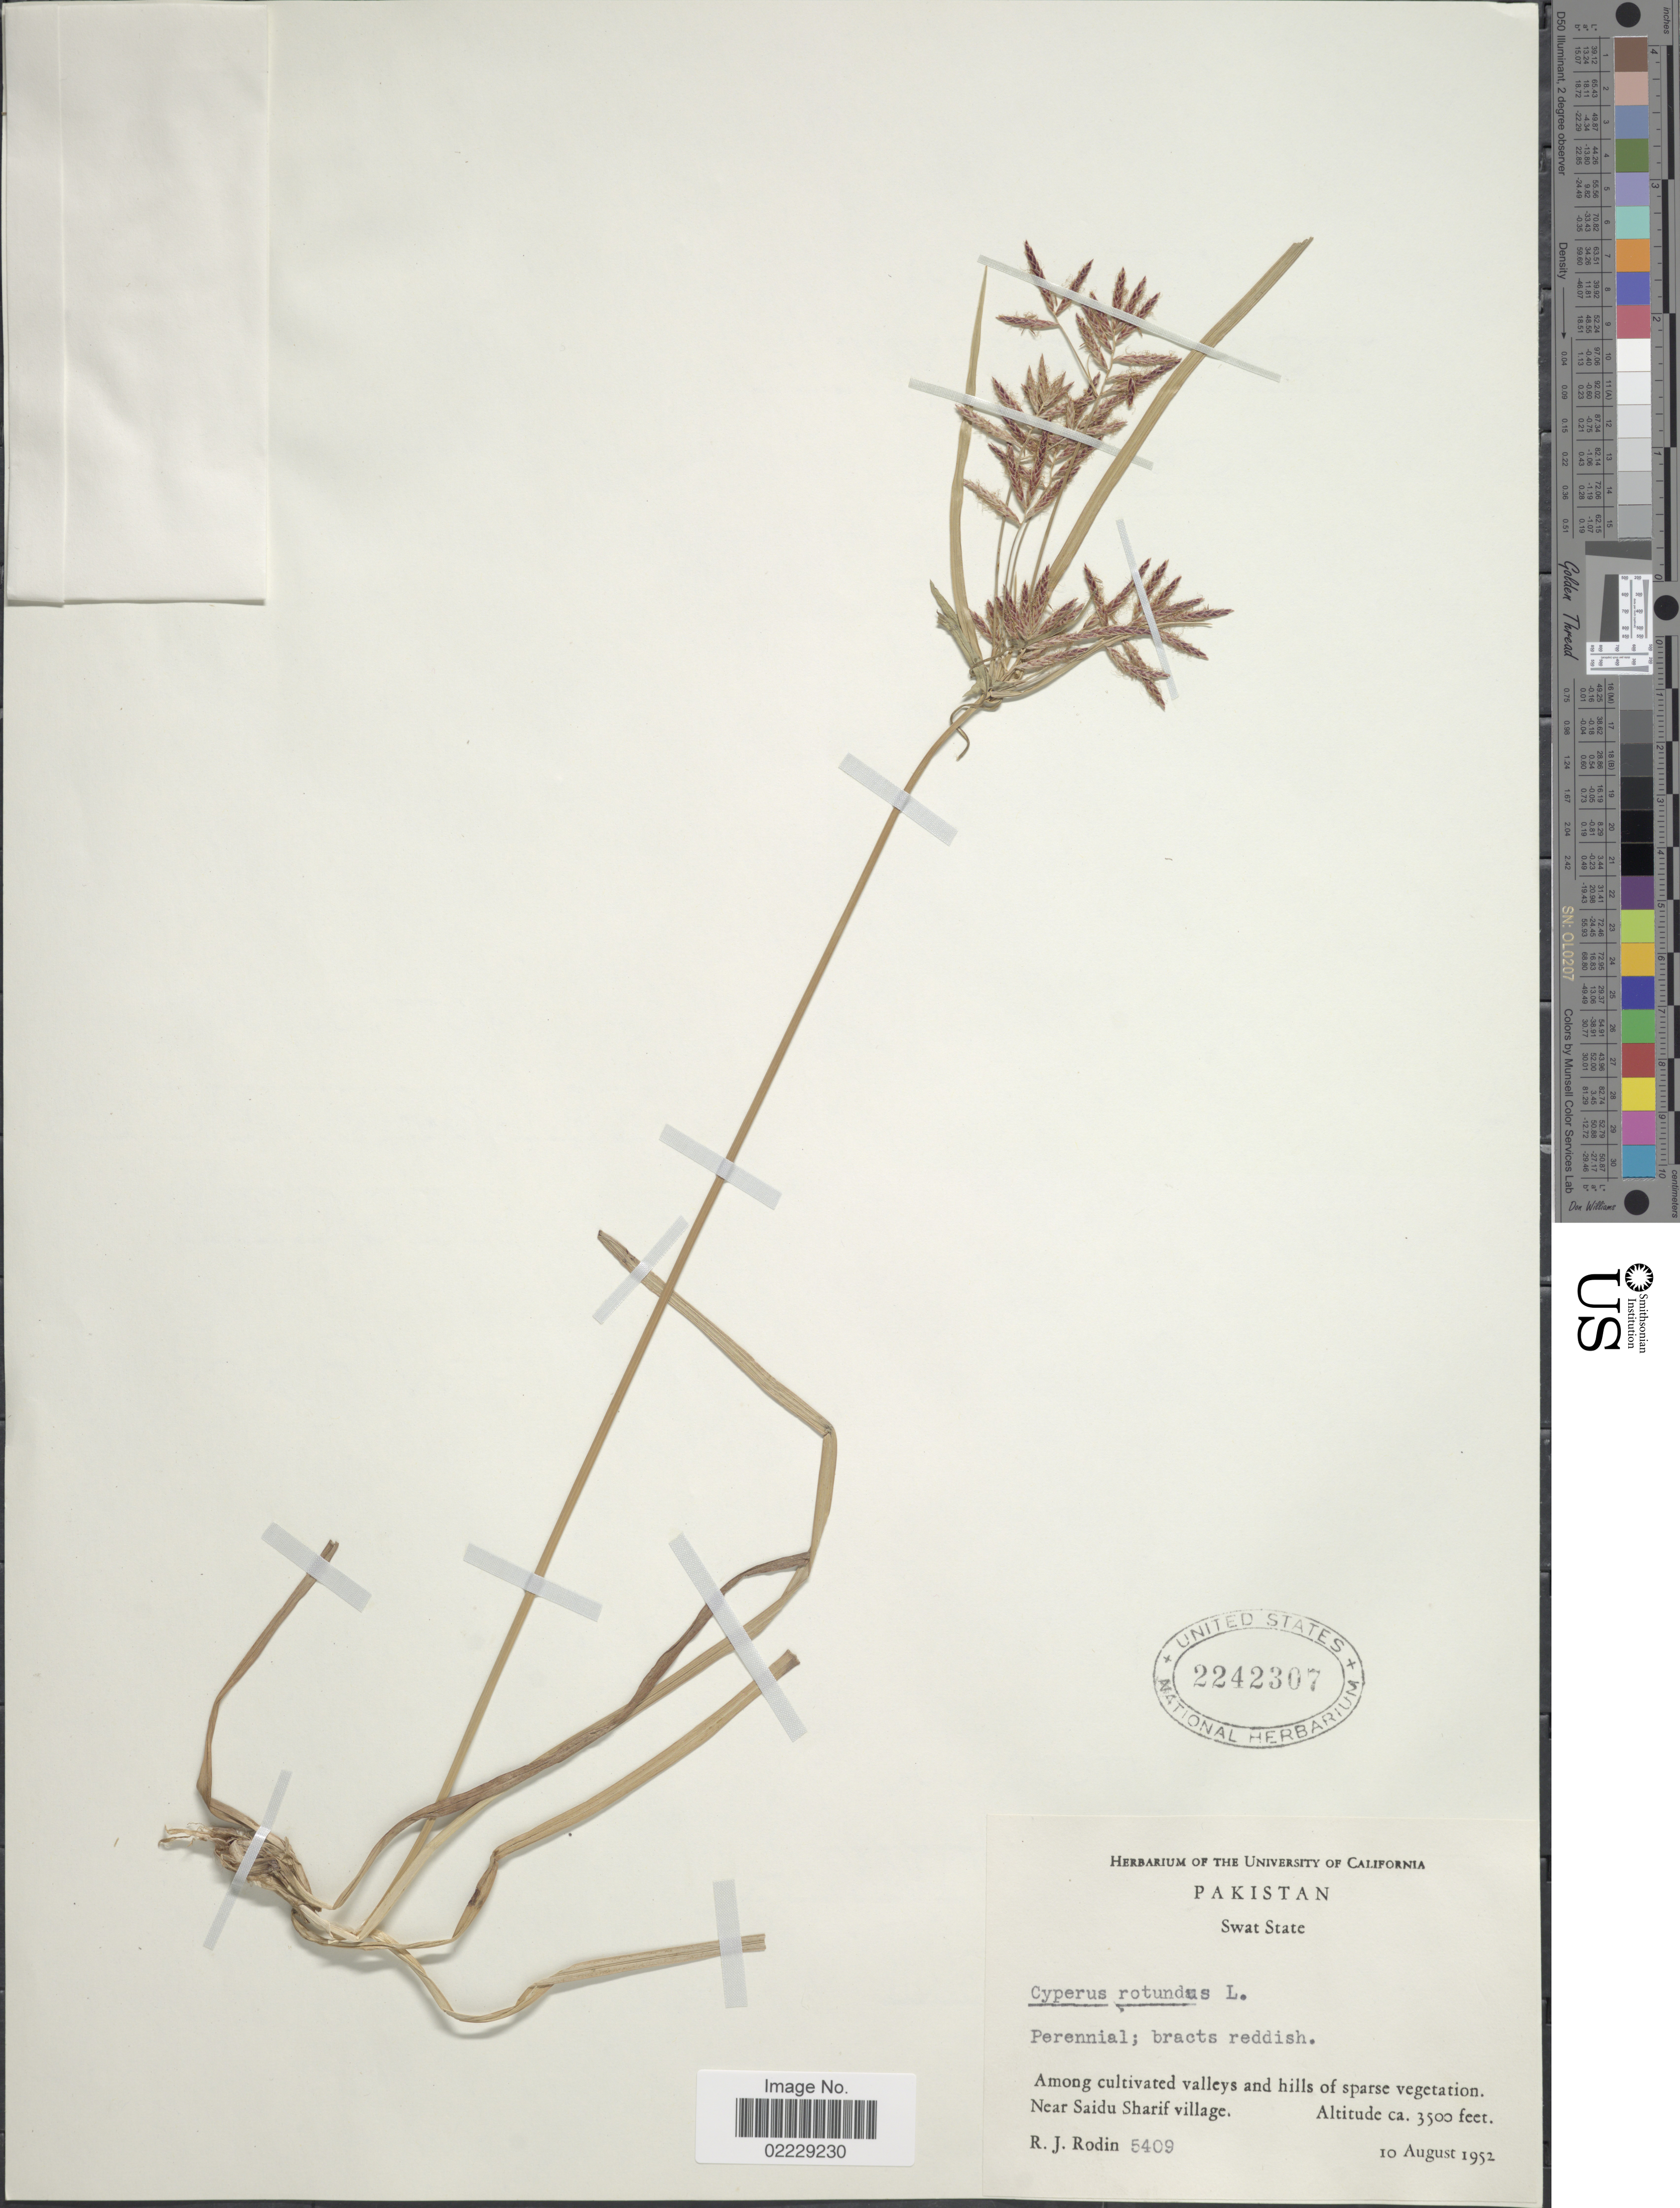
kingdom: Plantae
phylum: Tracheophyta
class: Liliopsida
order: Poales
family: Cyperaceae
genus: Cyperus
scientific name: Cyperus rotundus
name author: L.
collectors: R. J. Rodin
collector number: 5409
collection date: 1952-08-10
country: Pakistan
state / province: Khyber Pakhtunkhwa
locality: Swat State, among cultivated valleys and hills of sparse vegetation, Near Saidu Sharif village.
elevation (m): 1067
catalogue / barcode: US 2242307